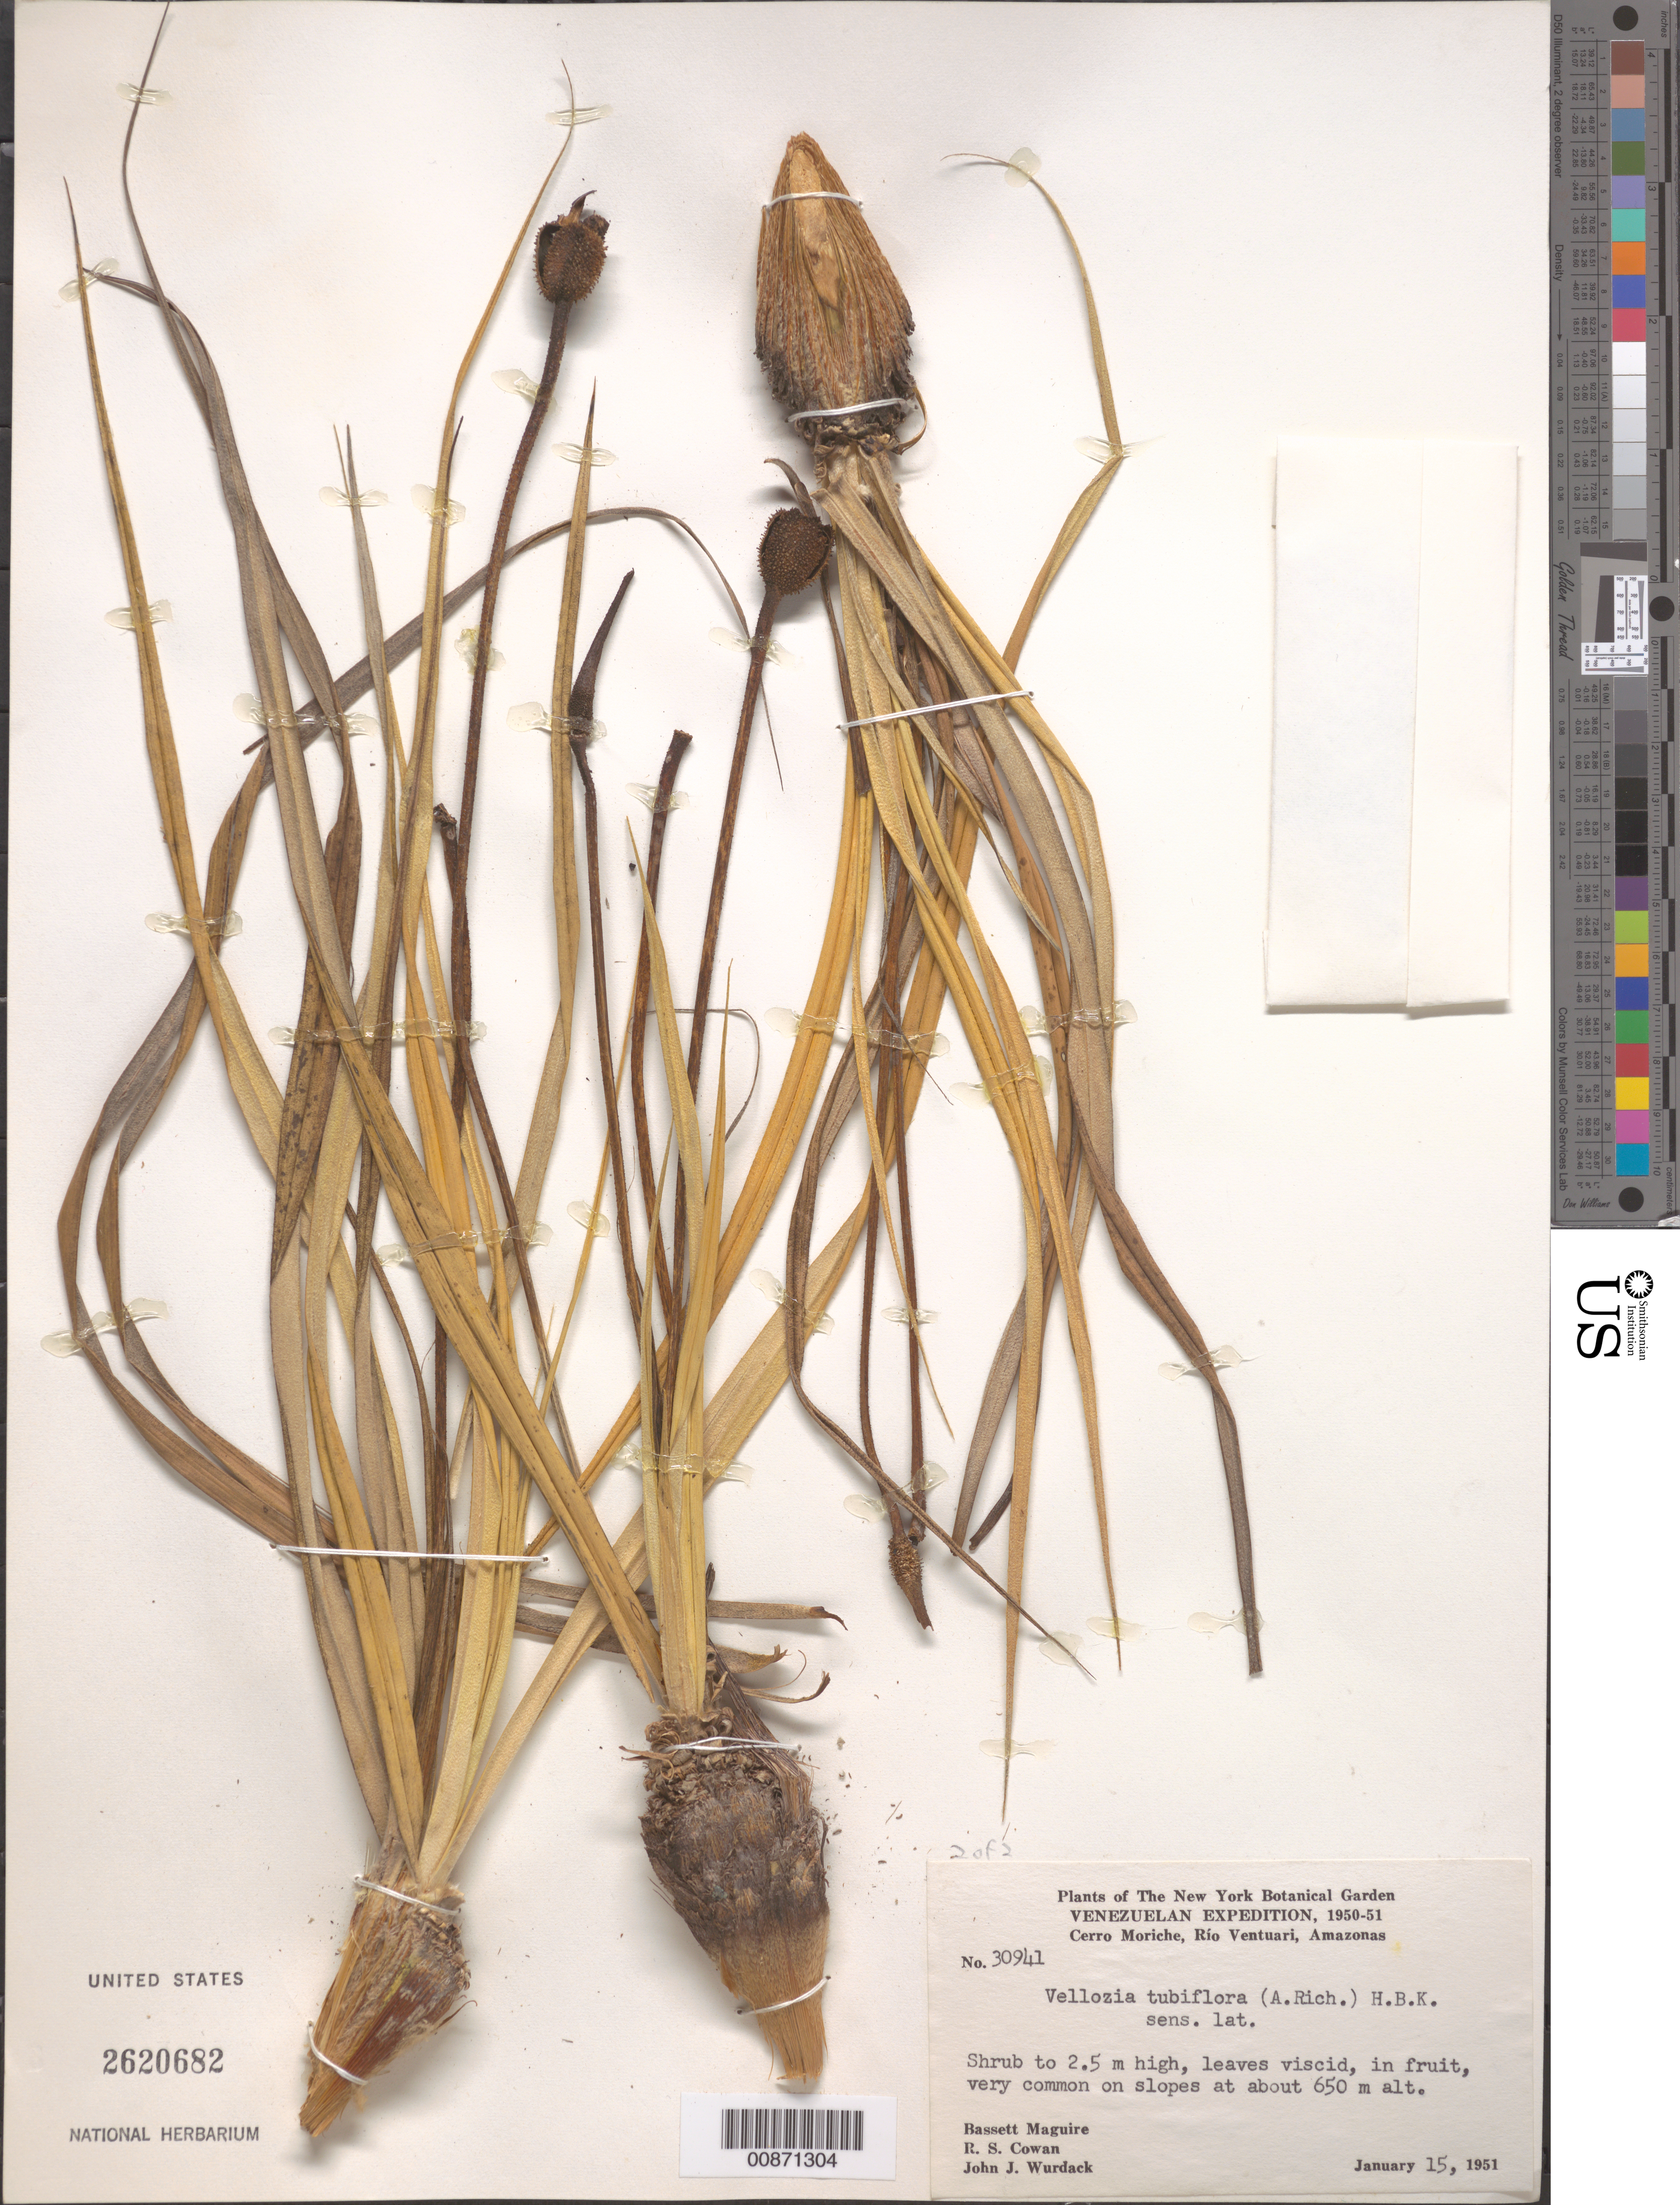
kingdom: Plantae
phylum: Tracheophyta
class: Liliopsida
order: Pandanales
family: Velloziaceae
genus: Vellozia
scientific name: Vellozia tubiflora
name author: (A. Rich.) Kunth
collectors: B. Maguire, R. S. Cowan & J. J. Wurdack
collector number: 30941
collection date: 1951-01-15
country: Venezuela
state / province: Amazonas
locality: Cerro Moriche, Río Ventuari.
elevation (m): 650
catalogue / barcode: US 2620682